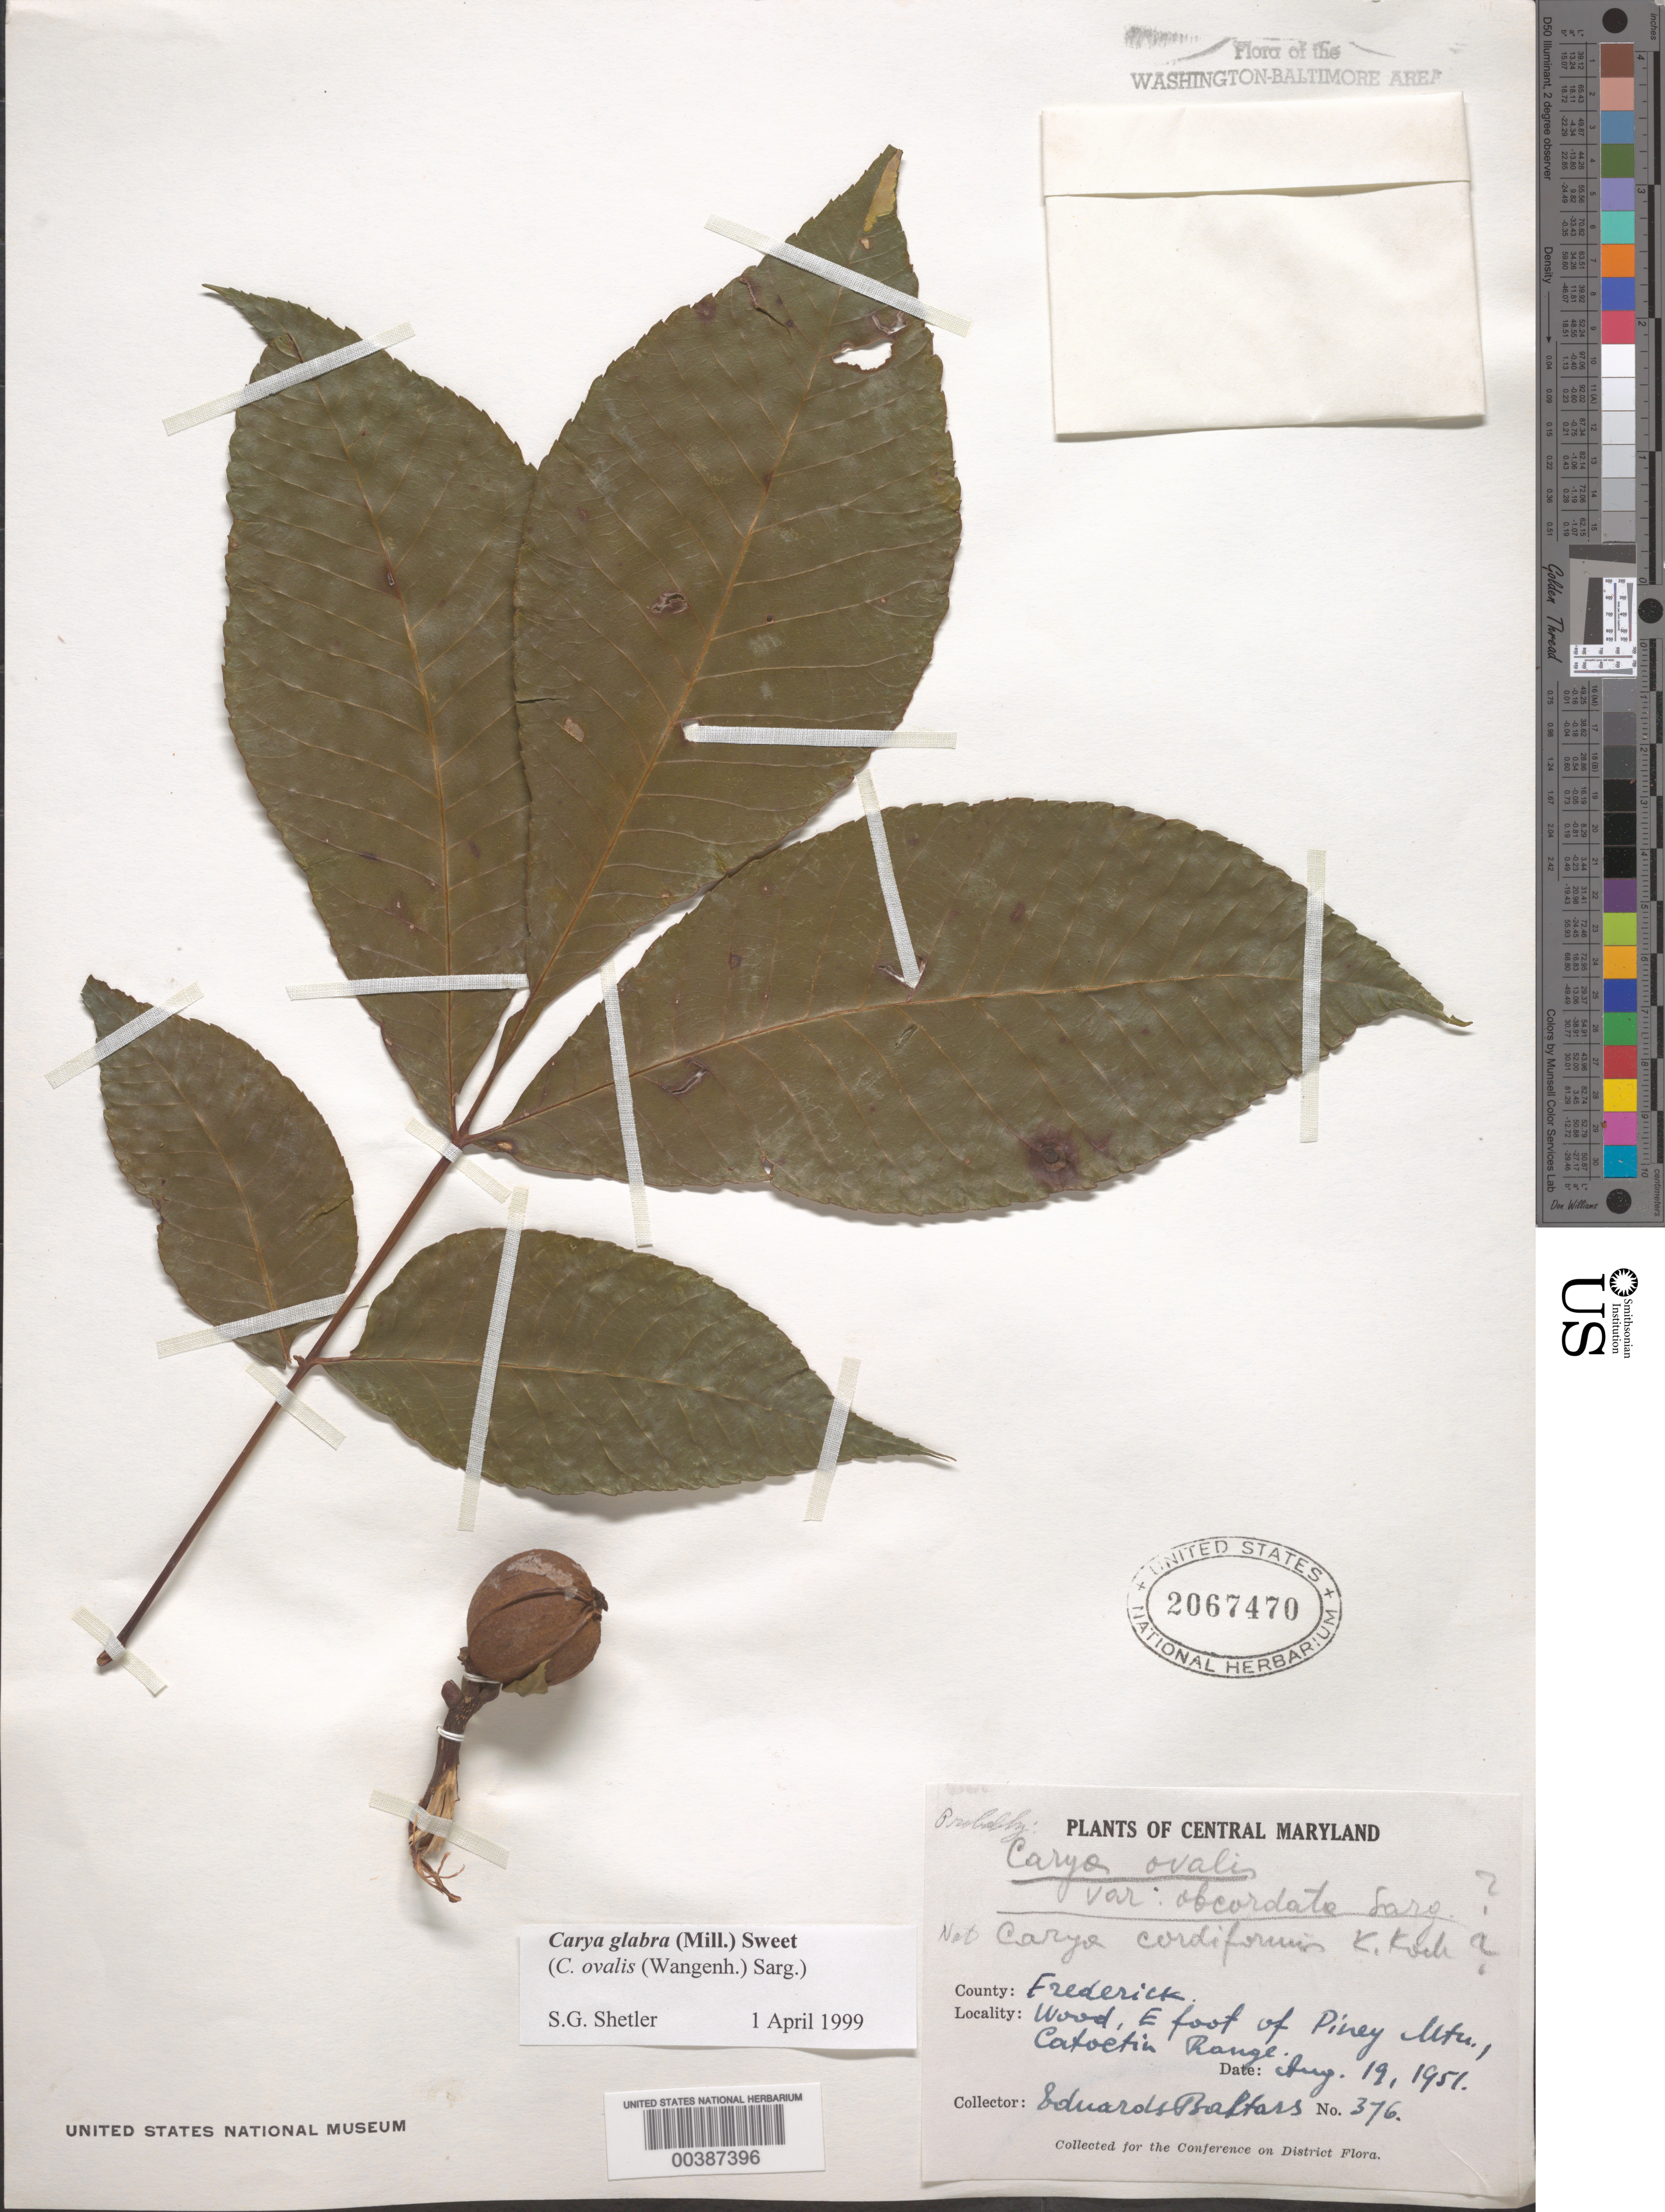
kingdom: Plantae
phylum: Tracheophyta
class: Magnoliopsida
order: Fagales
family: Juglandaceae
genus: Carya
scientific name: Carya glabra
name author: (Mill.) Sweet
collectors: E. Baltars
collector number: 376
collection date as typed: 19 Aug 1951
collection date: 1951-08-19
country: United States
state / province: Maryland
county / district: Frederick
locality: Piney Mountain, Catoctin Range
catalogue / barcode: US 2067470